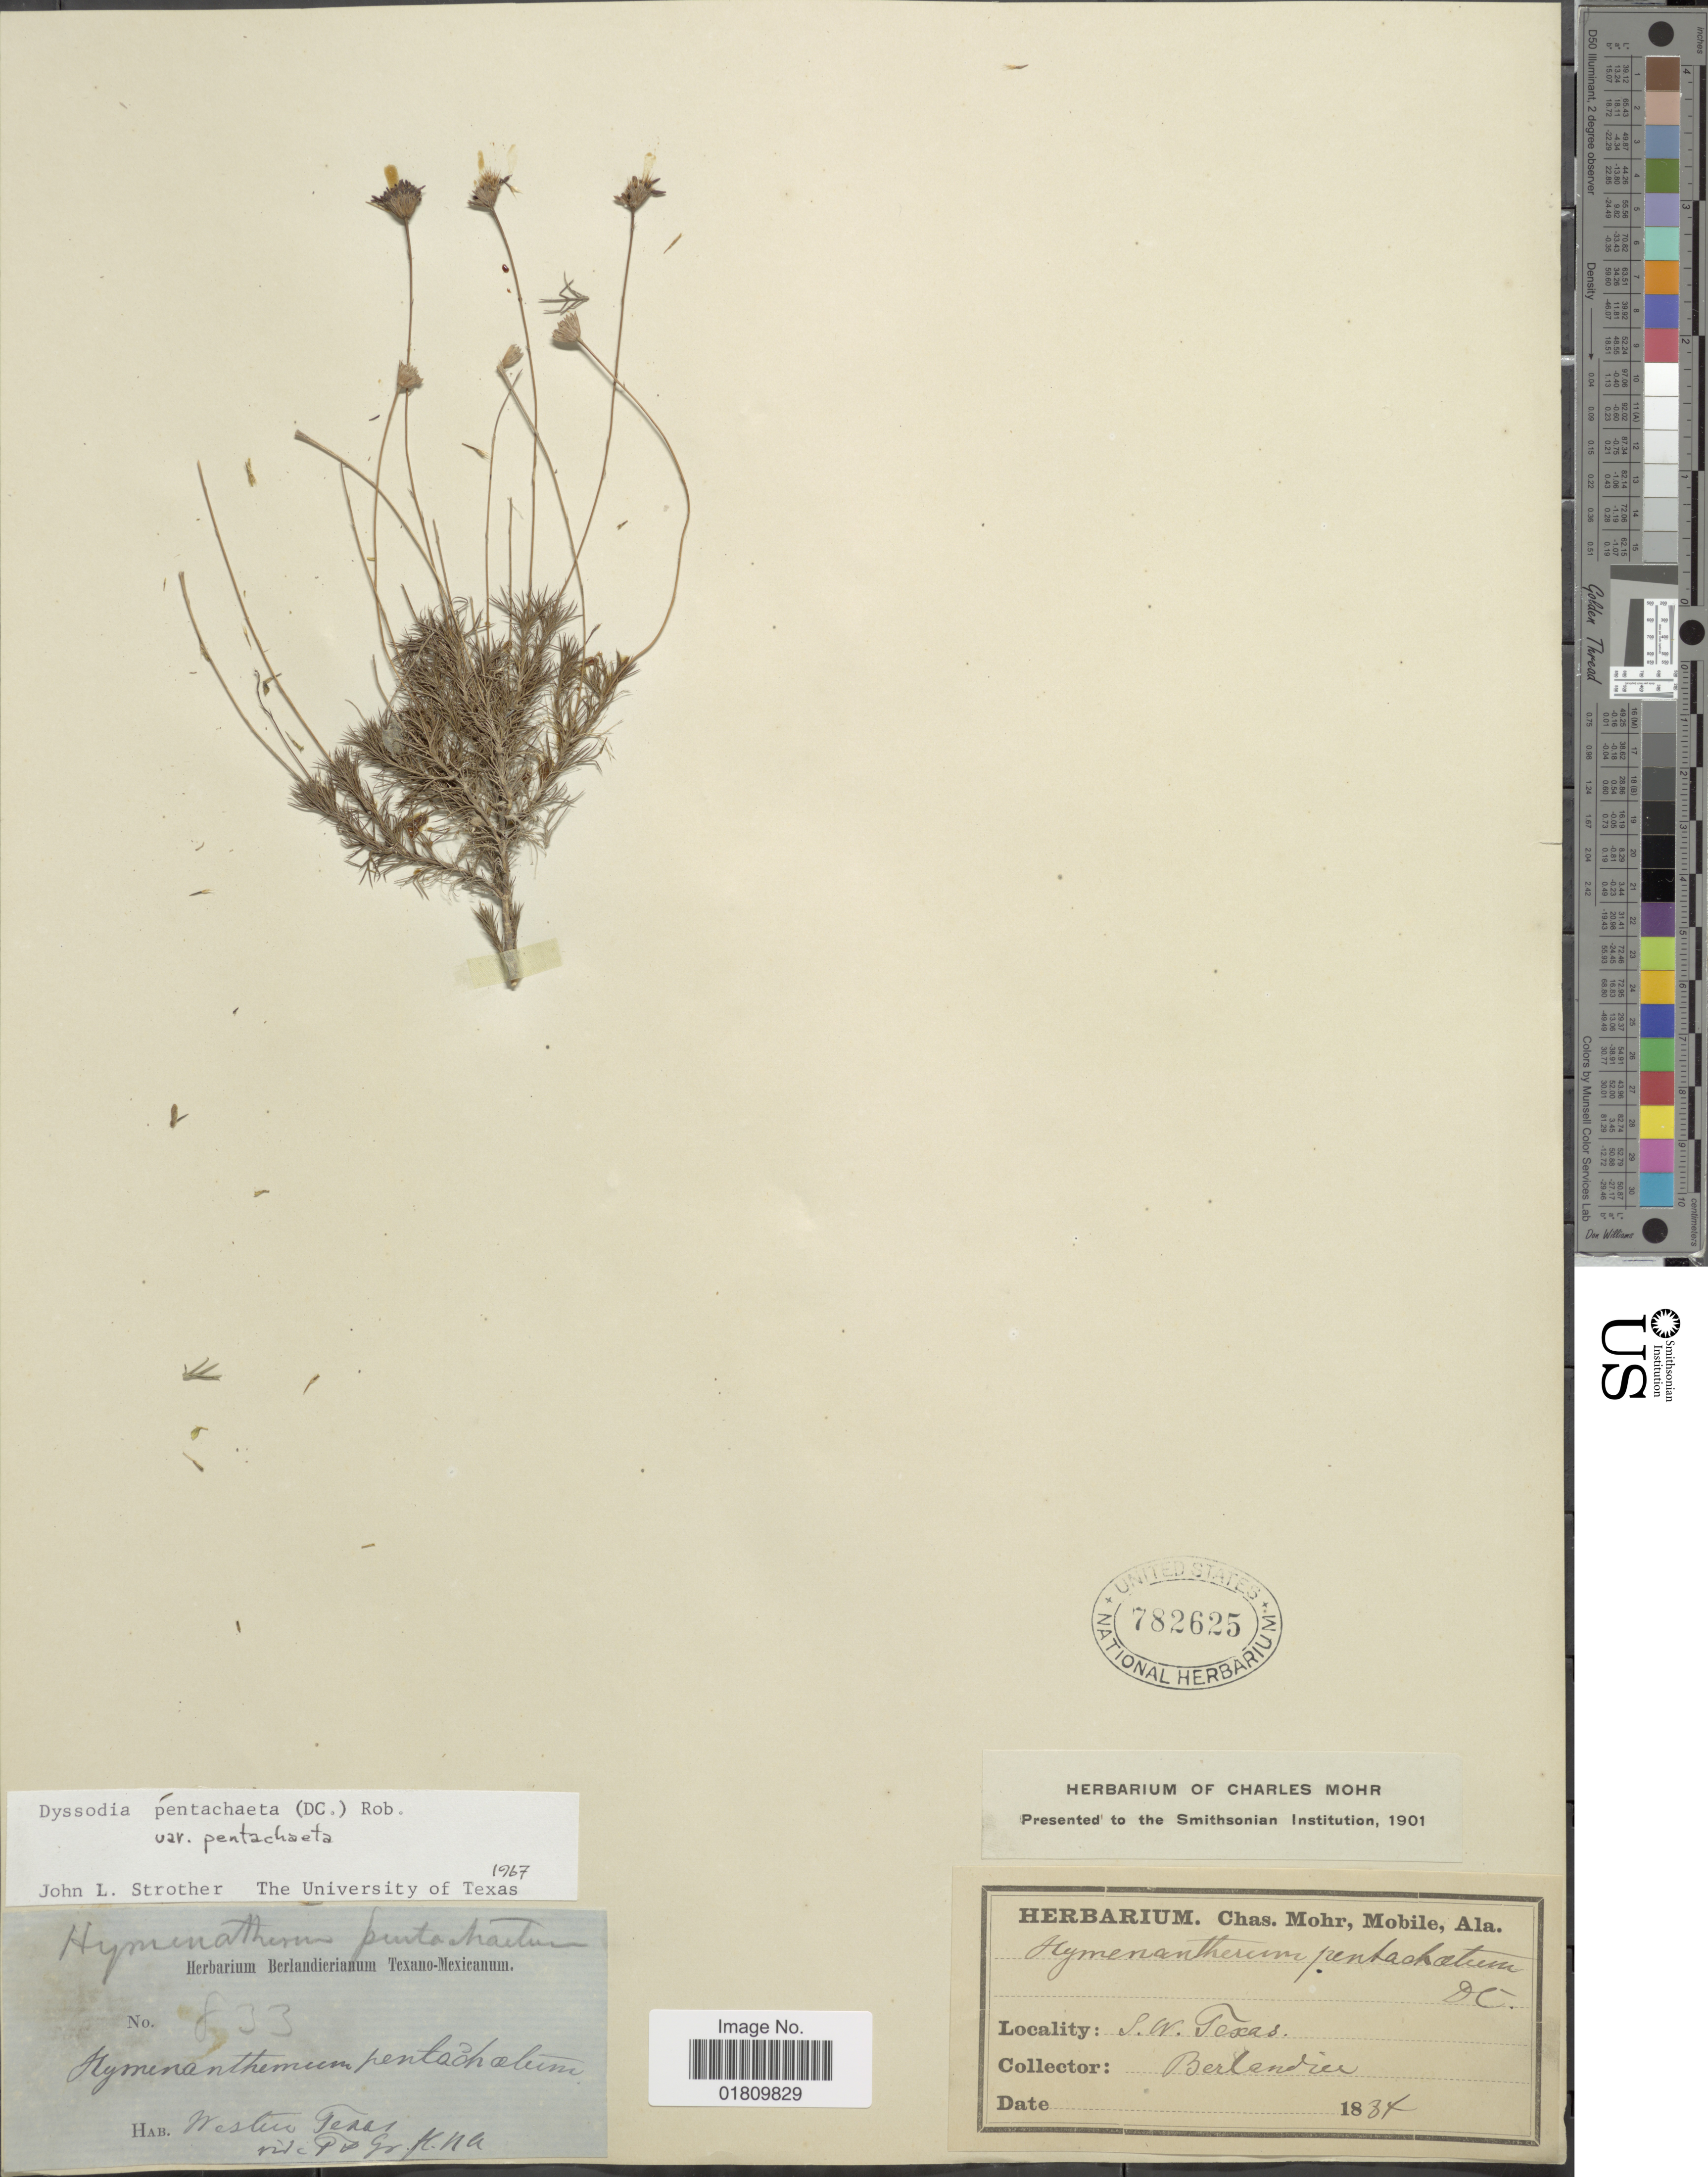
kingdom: Plantae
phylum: Tracheophyta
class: Magnoliopsida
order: Asterales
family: Asteraceae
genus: Thymophylla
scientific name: Thymophylla pentachaeta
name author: (DC.) Small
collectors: J. L. Berlandier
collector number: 833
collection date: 1834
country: United States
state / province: Texas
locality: S.W. Texas, Western Texas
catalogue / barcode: US 782625